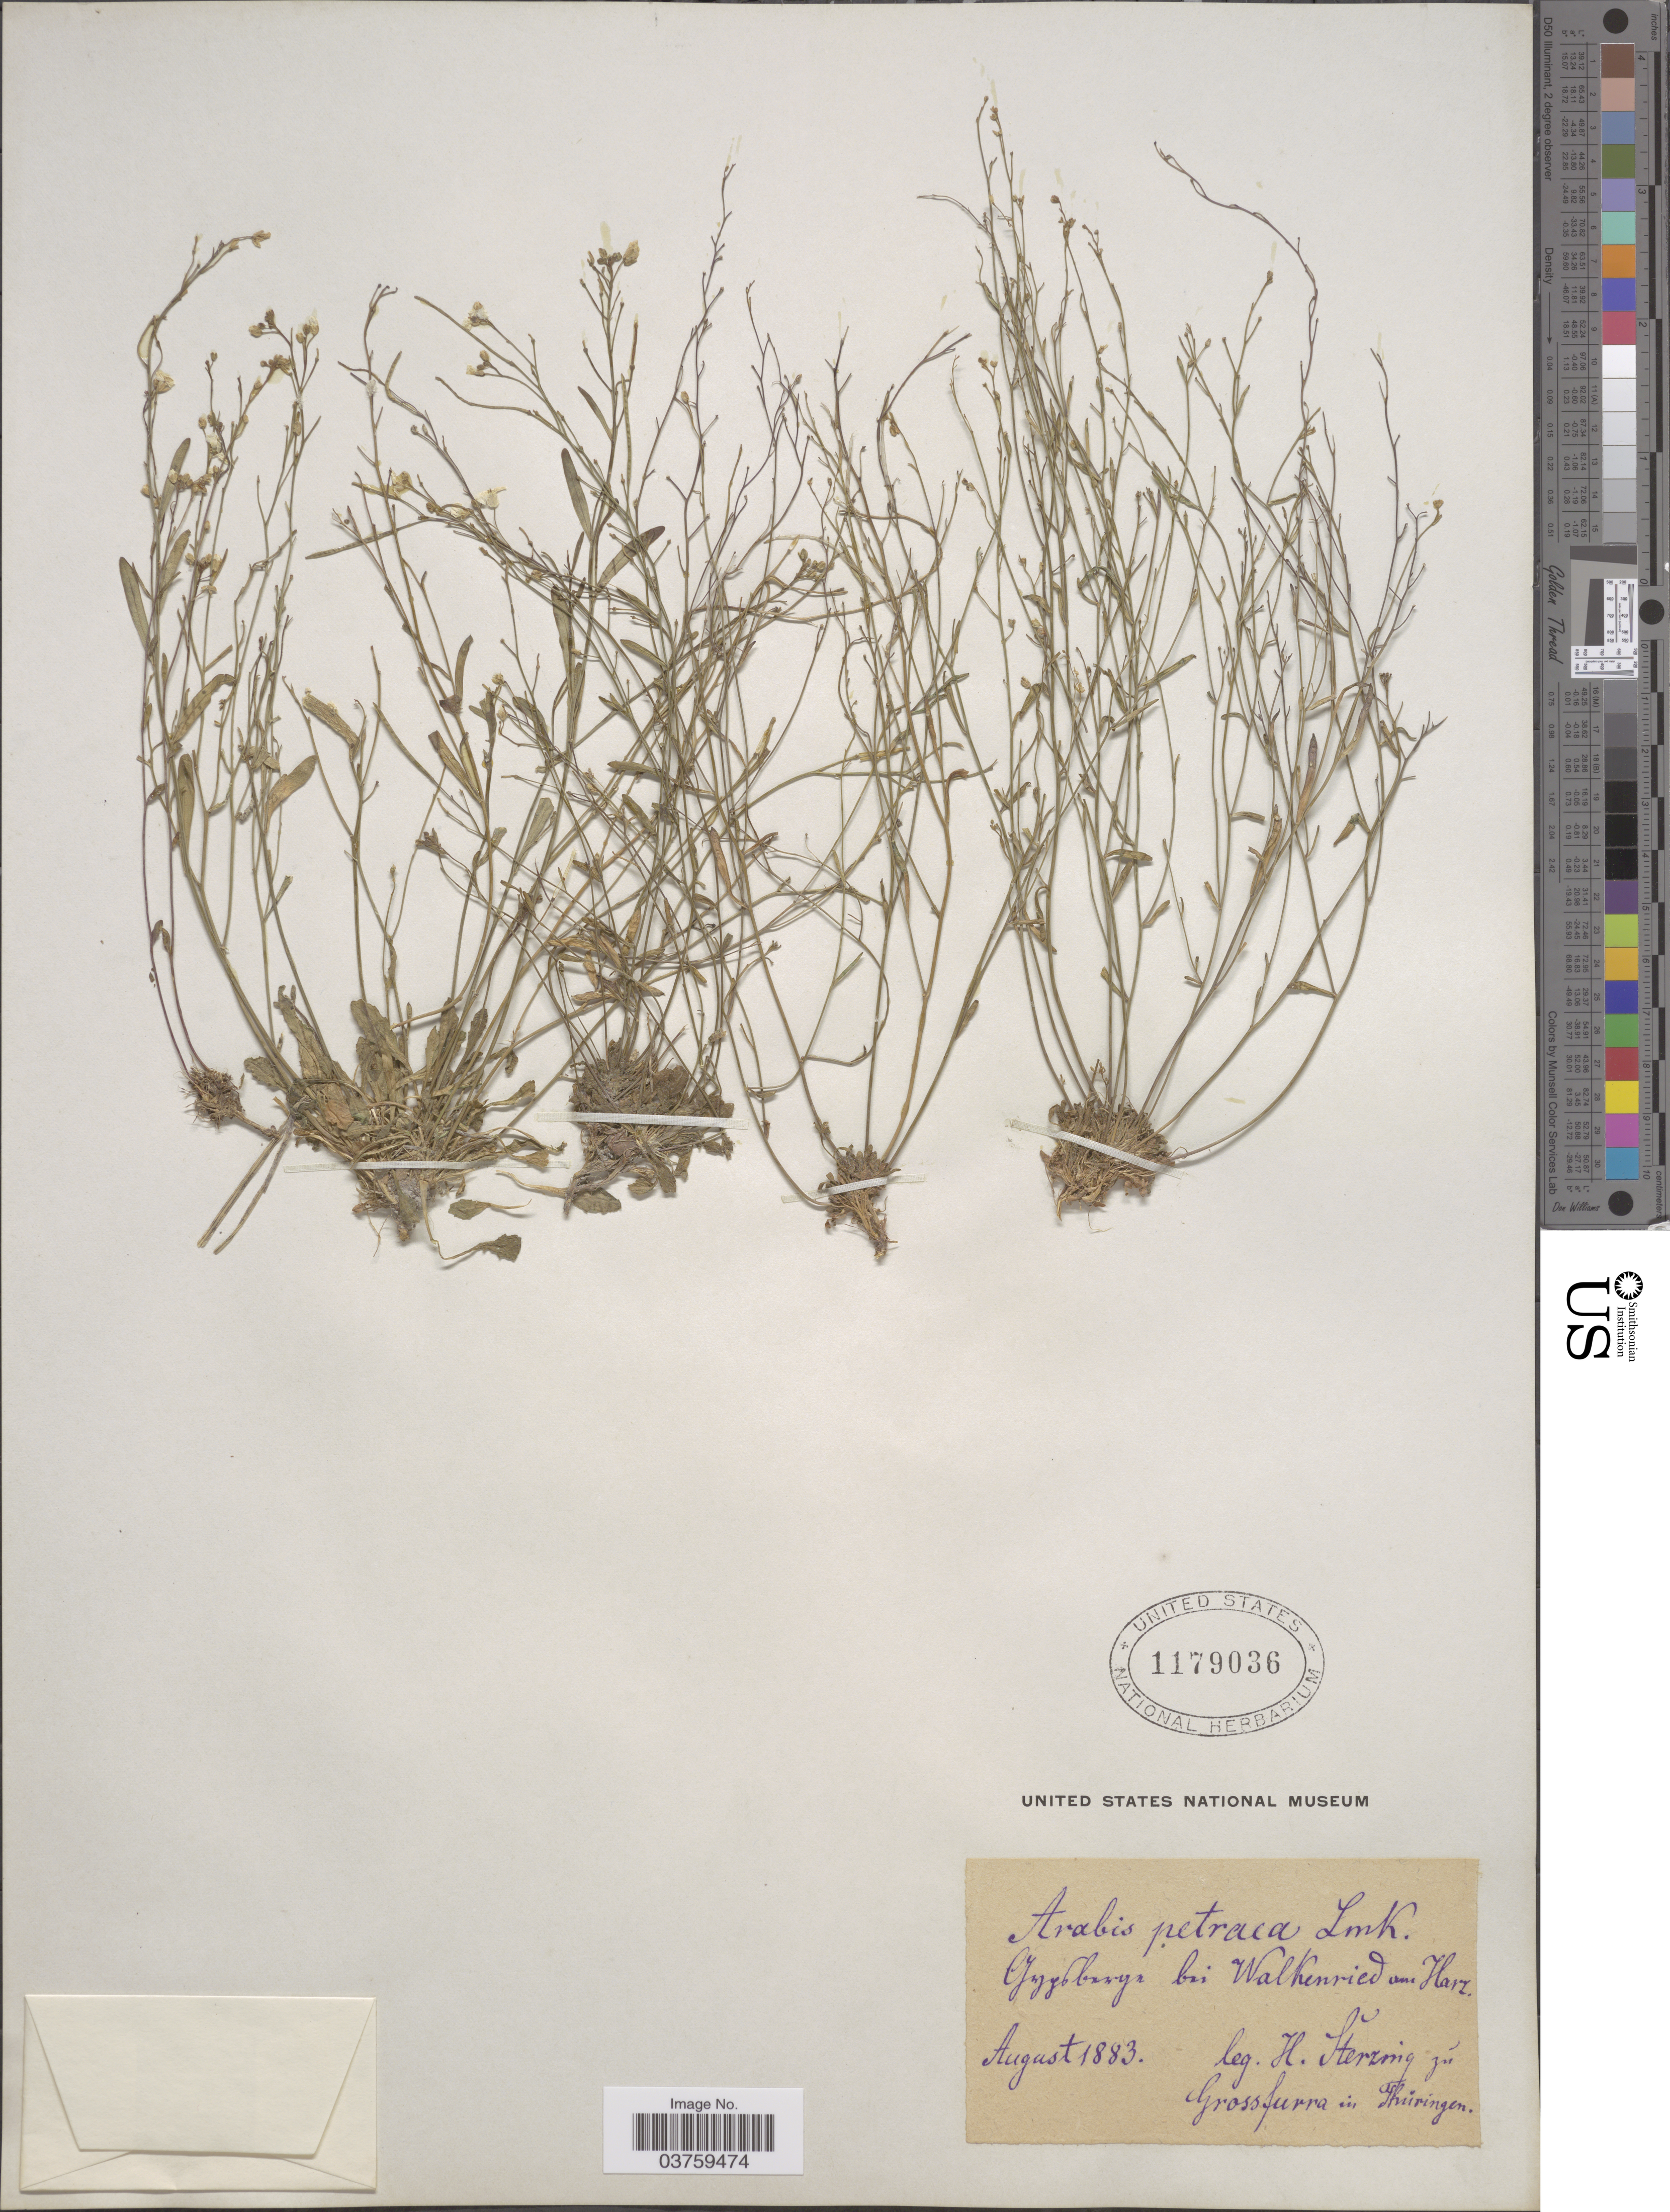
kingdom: Plantae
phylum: Tracheophyta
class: Magnoliopsida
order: Brassicales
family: Brassicaceae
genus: Arabis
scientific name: Arabis petraea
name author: (L.) Lam.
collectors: H. F. Sterzing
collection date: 1883-08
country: Germany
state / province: Niedersachsen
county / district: Göttingen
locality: Gypsum hills near Walkenried at Harz Mountains, District Göttingen, Municipality Walkenriednear. (Cjyybzuyz bi Walhenried van Harz.* Grossfurra in Thuringen".= Sterzing's place of residence)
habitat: Gypsum hills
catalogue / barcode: US 1179036